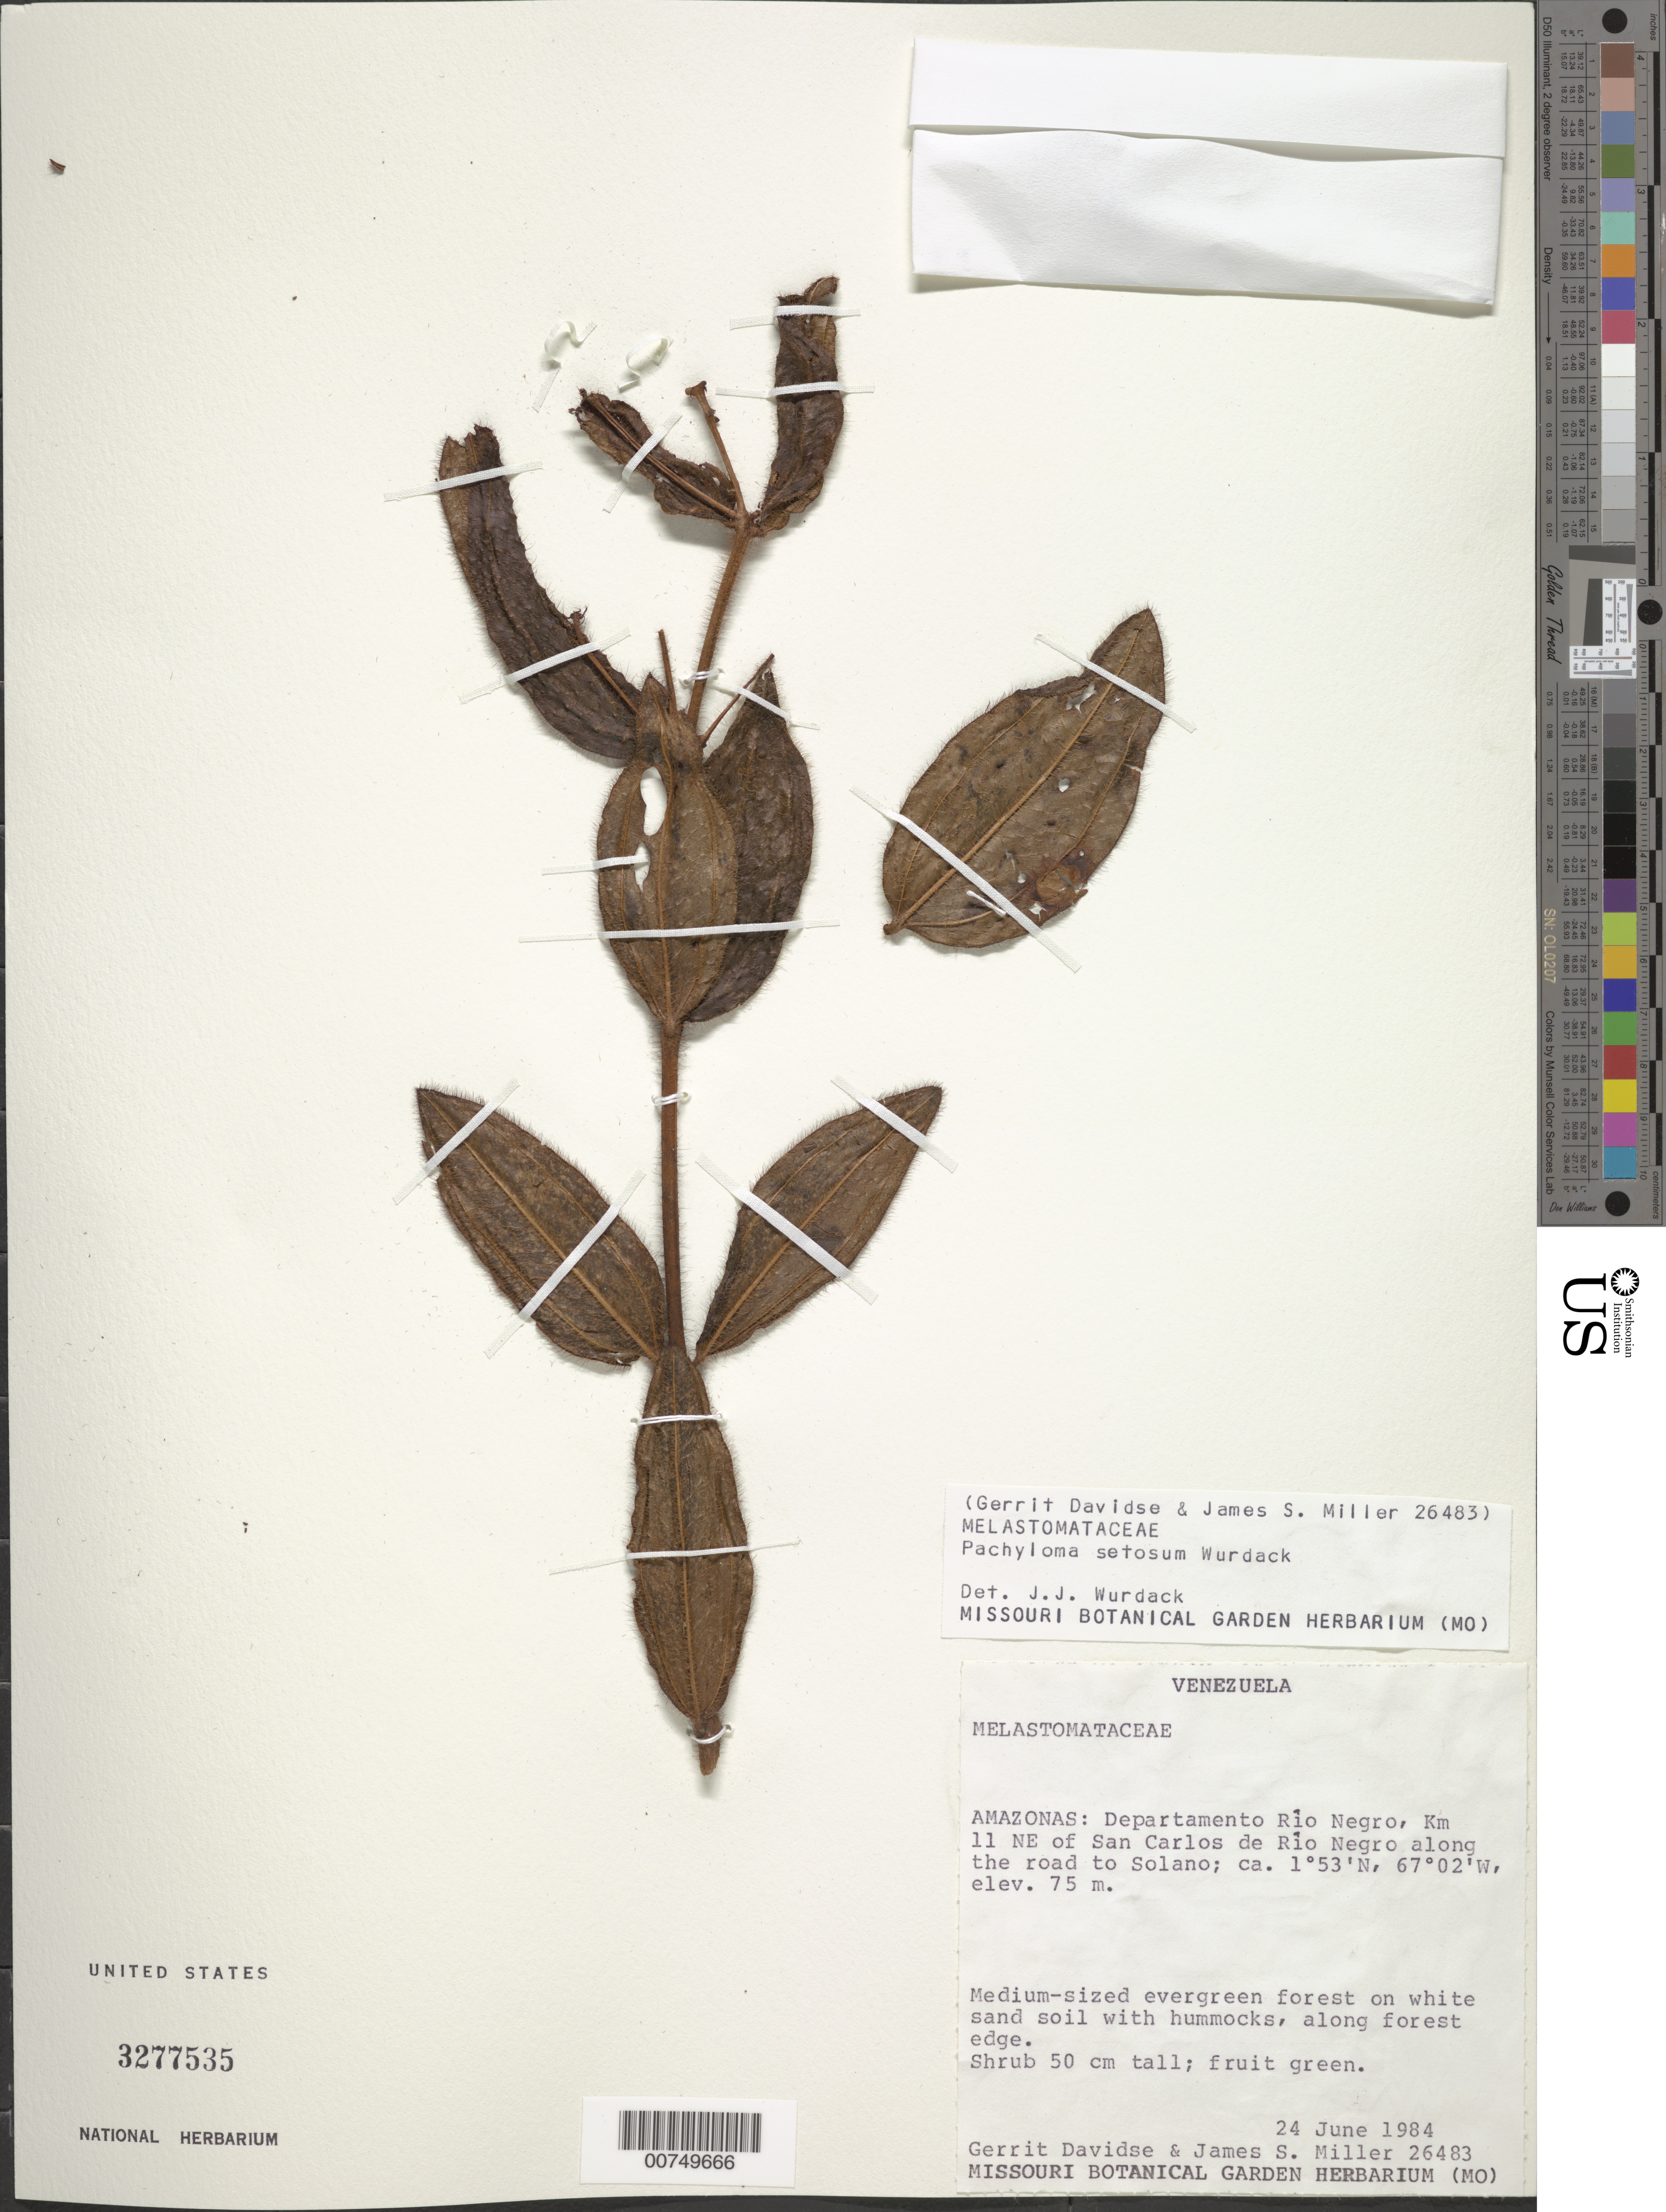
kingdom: Plantae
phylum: Tracheophyta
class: Magnoliopsida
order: Myrtales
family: Melastomataceae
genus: Pachyloma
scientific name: Pachyloma setosum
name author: Wurdack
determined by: Wurdack, John J., (US), US (UNITED STATES)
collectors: G. Davidse & J. S. Miller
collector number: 26483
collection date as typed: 24-Jun-84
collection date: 1984-06-24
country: Venezuela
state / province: Amazonas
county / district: Río Negro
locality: San Carlos de Río Negro, km 11 NE along the road to Solano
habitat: Middle-sized evergreen forest on white sand soil with hummocks, along forest edge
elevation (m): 75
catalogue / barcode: US 3277535